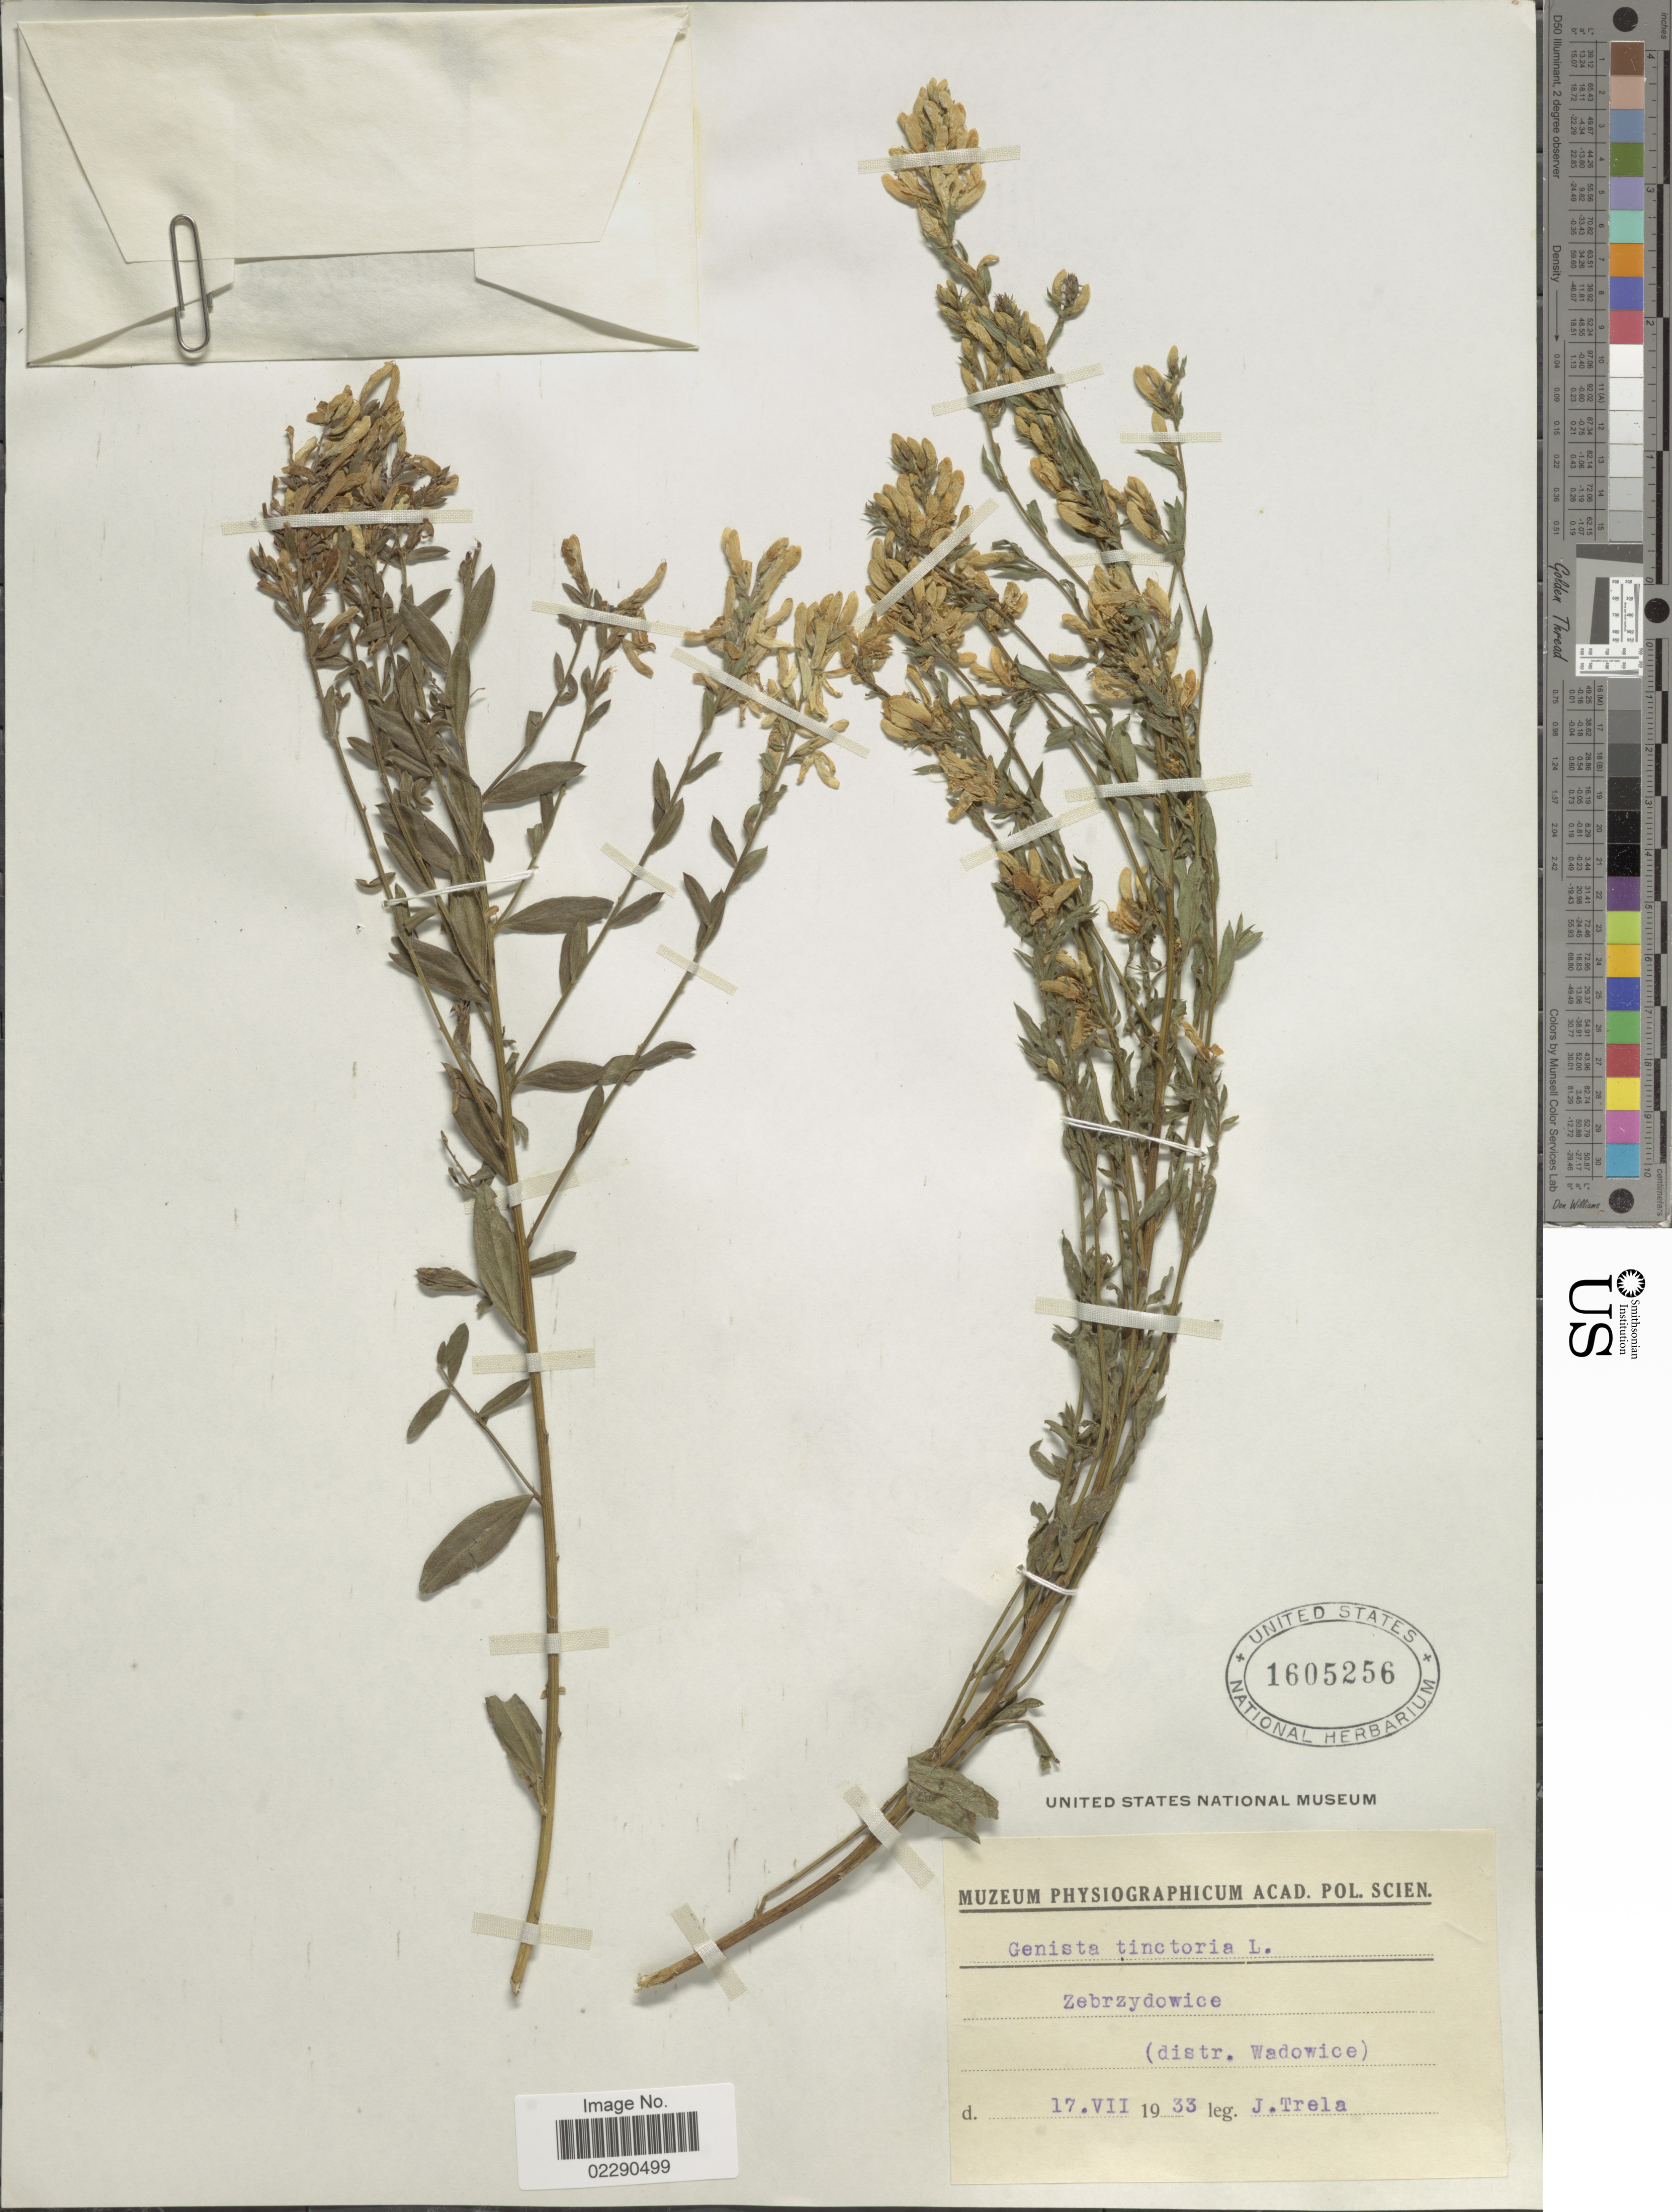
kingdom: Plantae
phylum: Tracheophyta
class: Magnoliopsida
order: Fabales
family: Fabaceae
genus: Genista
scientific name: Genista tinctoria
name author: L.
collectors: J. Trela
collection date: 1933-07-17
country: Poland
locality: Zebrzydowice (Distr. Wadowice)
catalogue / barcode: US 1605256